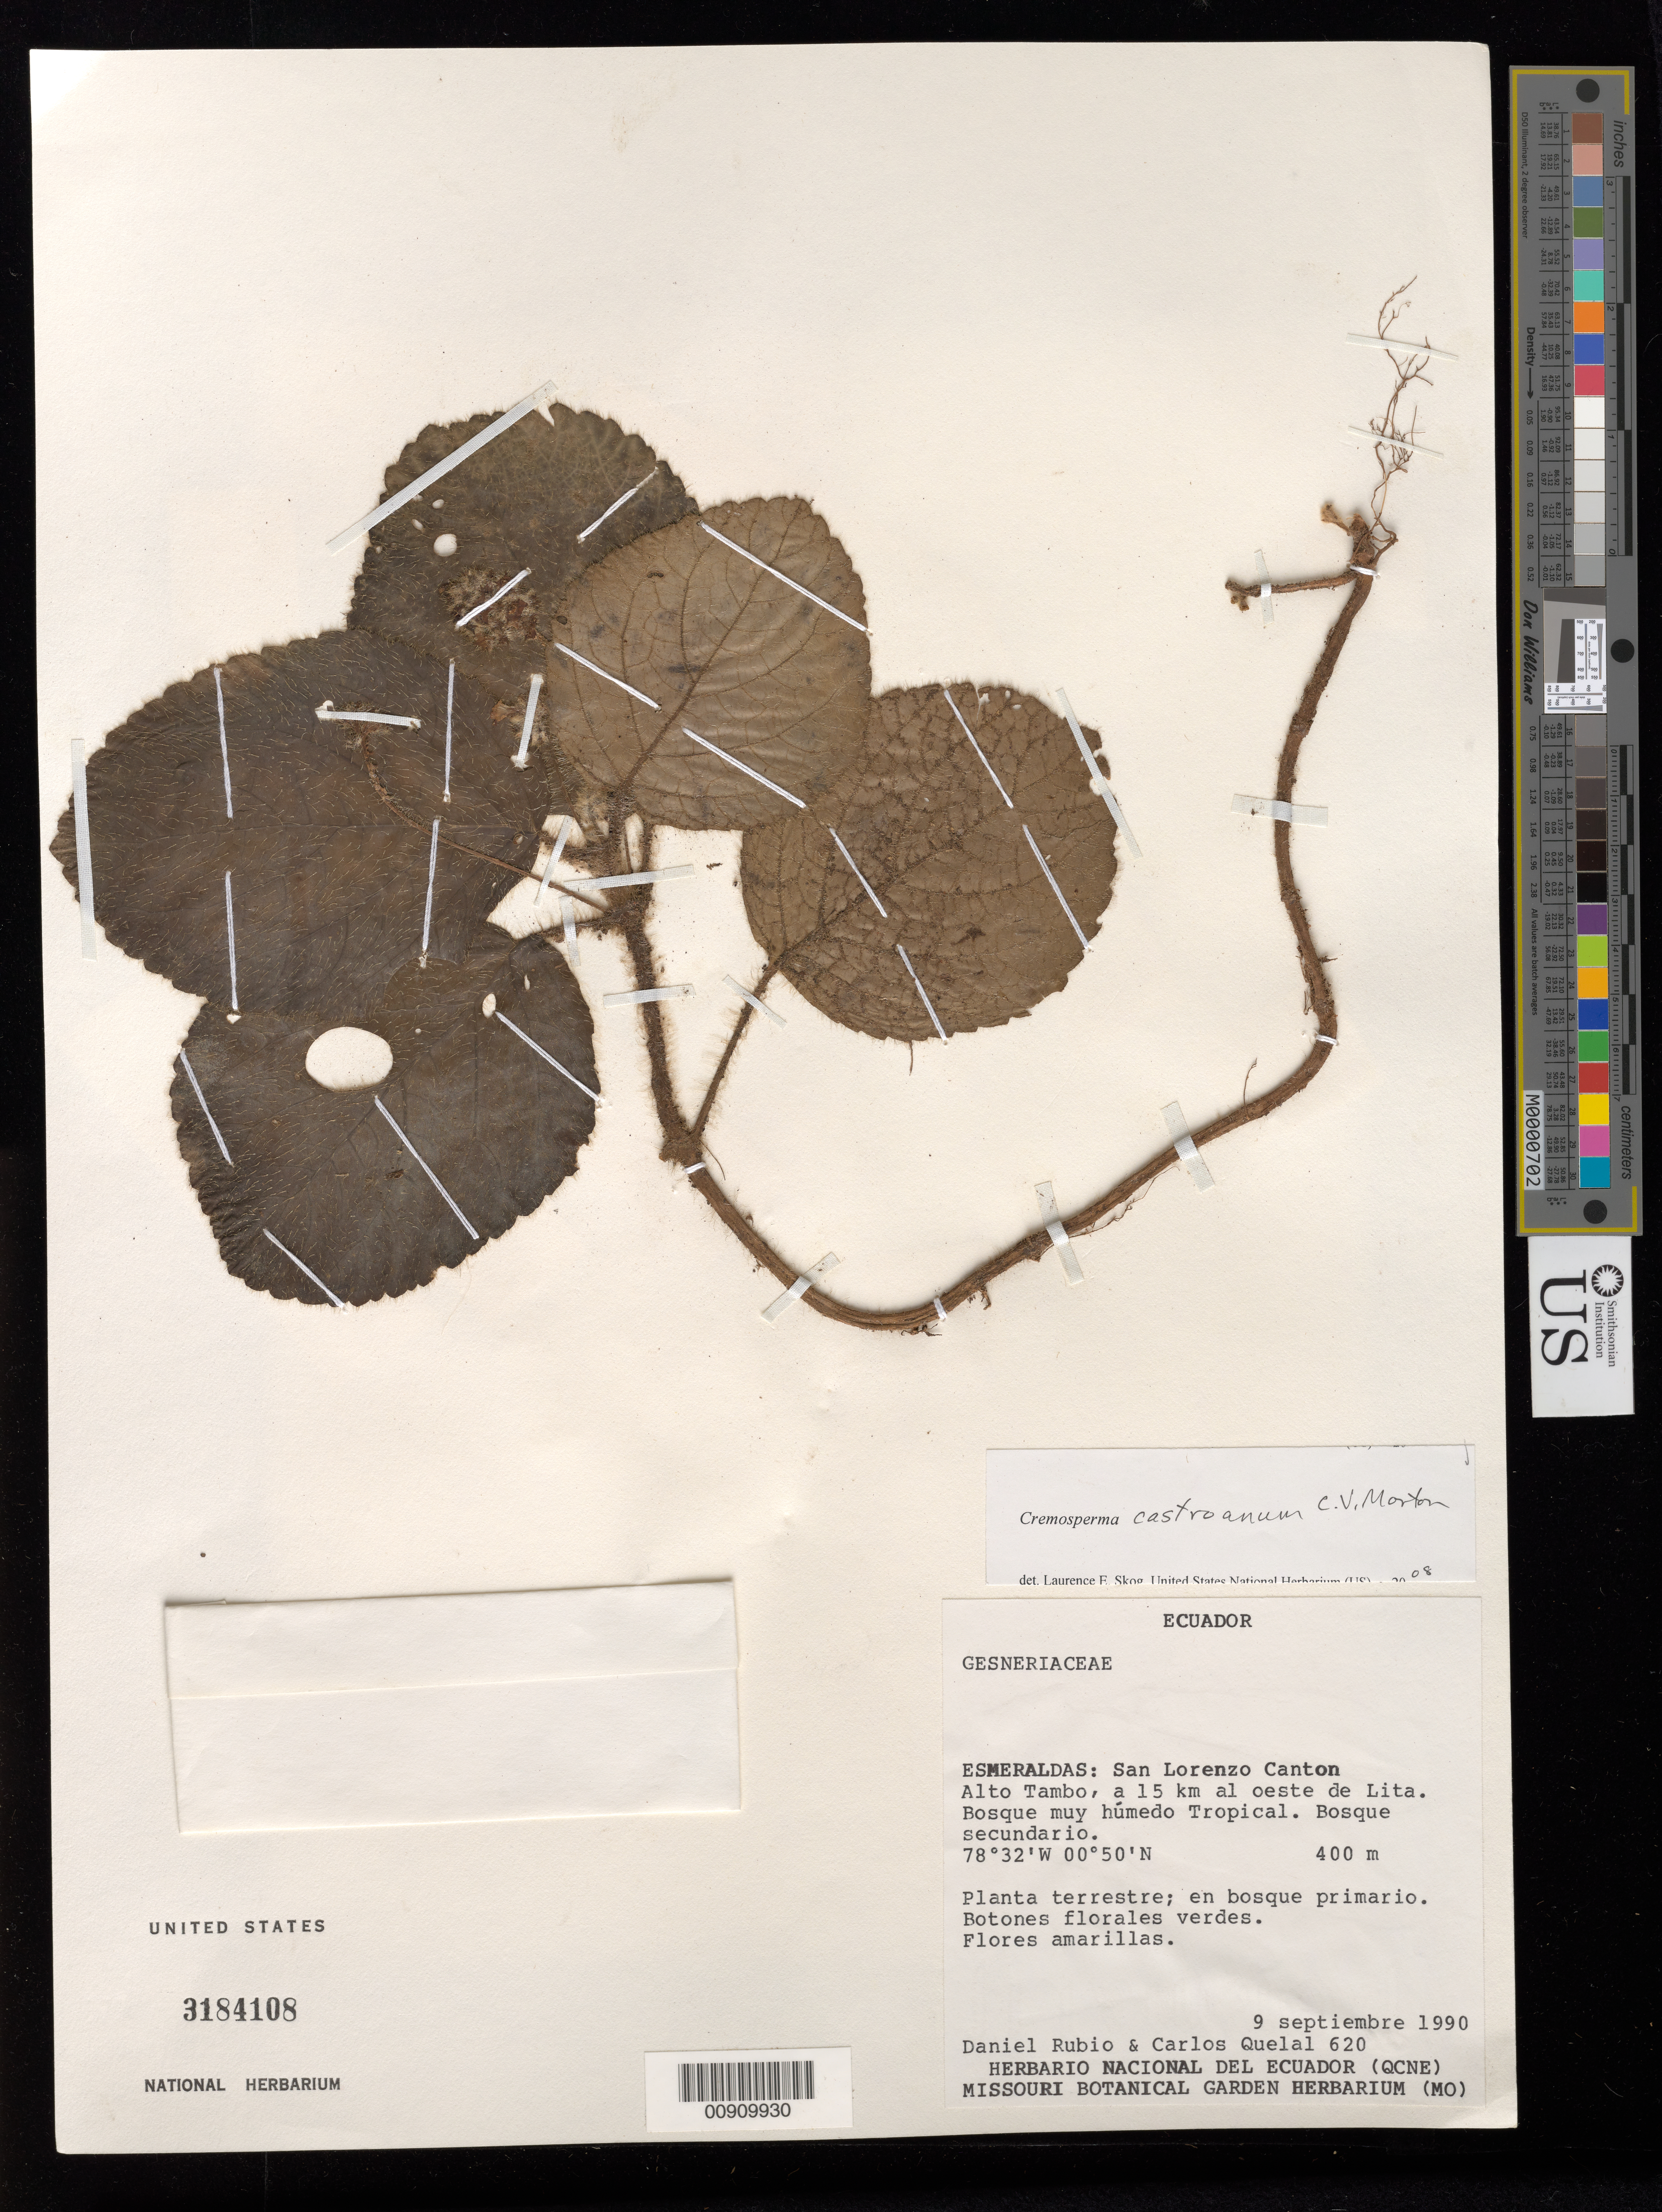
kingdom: Plantae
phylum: Tracheophyta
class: Magnoliopsida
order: Lamiales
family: Gesneriaceae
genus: Cremosperma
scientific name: Cremosperma castroanum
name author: C.V. Morton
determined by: Skog, Laurence E.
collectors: D. Rubio & C. Quelal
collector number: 620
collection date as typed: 09 Sep 1990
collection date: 1990-09-09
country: Ecuador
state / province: Esmeraldas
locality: San Lorenzo Canton, Alto Tambo, a 15 km al oeste de Lita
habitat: Bosque muy húmedo tropical. Bosque secundario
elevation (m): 400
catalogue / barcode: US 3184108